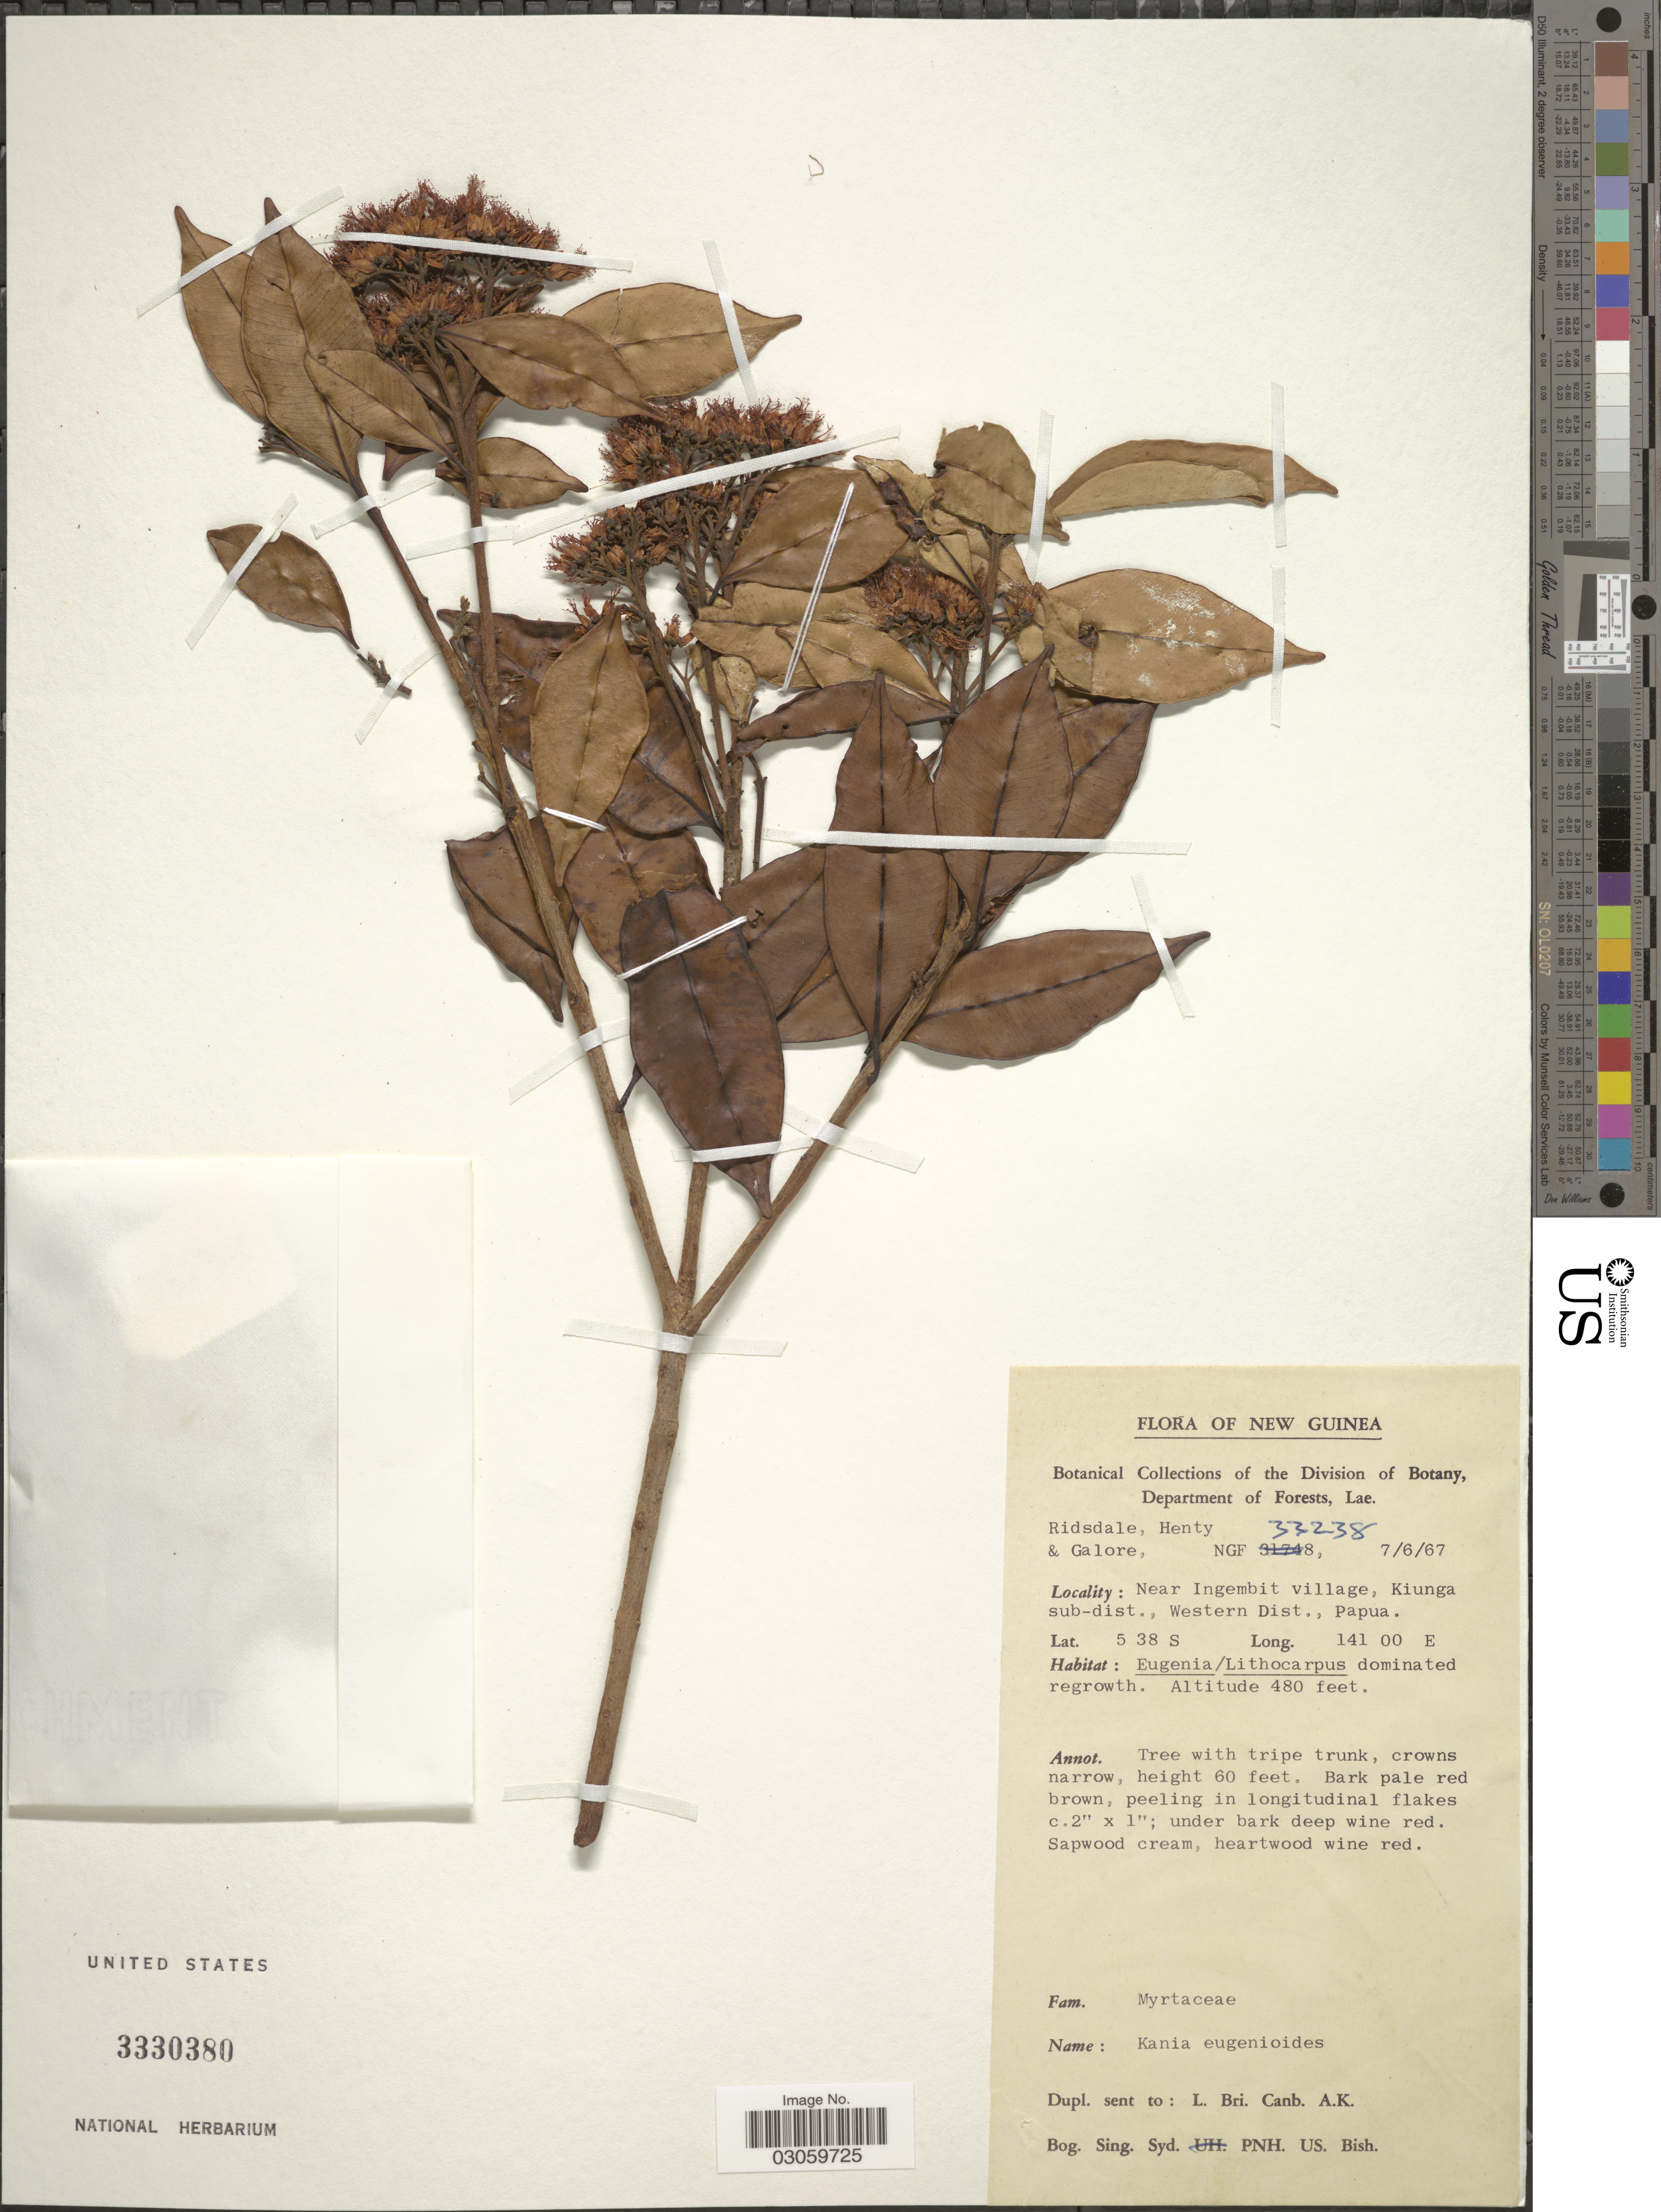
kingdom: Plantae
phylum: Tracheophyta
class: Magnoliopsida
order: Myrtales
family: Myrtaceae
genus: Kania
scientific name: Kania eugenioides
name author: Schltr.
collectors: -. Ridsdale, -. Henty & -. Galore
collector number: NGF 33238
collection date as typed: Transcribed d/m/y: 7/6/67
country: Papua New Guinea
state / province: Manus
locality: New Guinea. Near Ingembit village, Kiunga sub-dist., Western Dist., Papua.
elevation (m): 146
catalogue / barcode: US 3330380